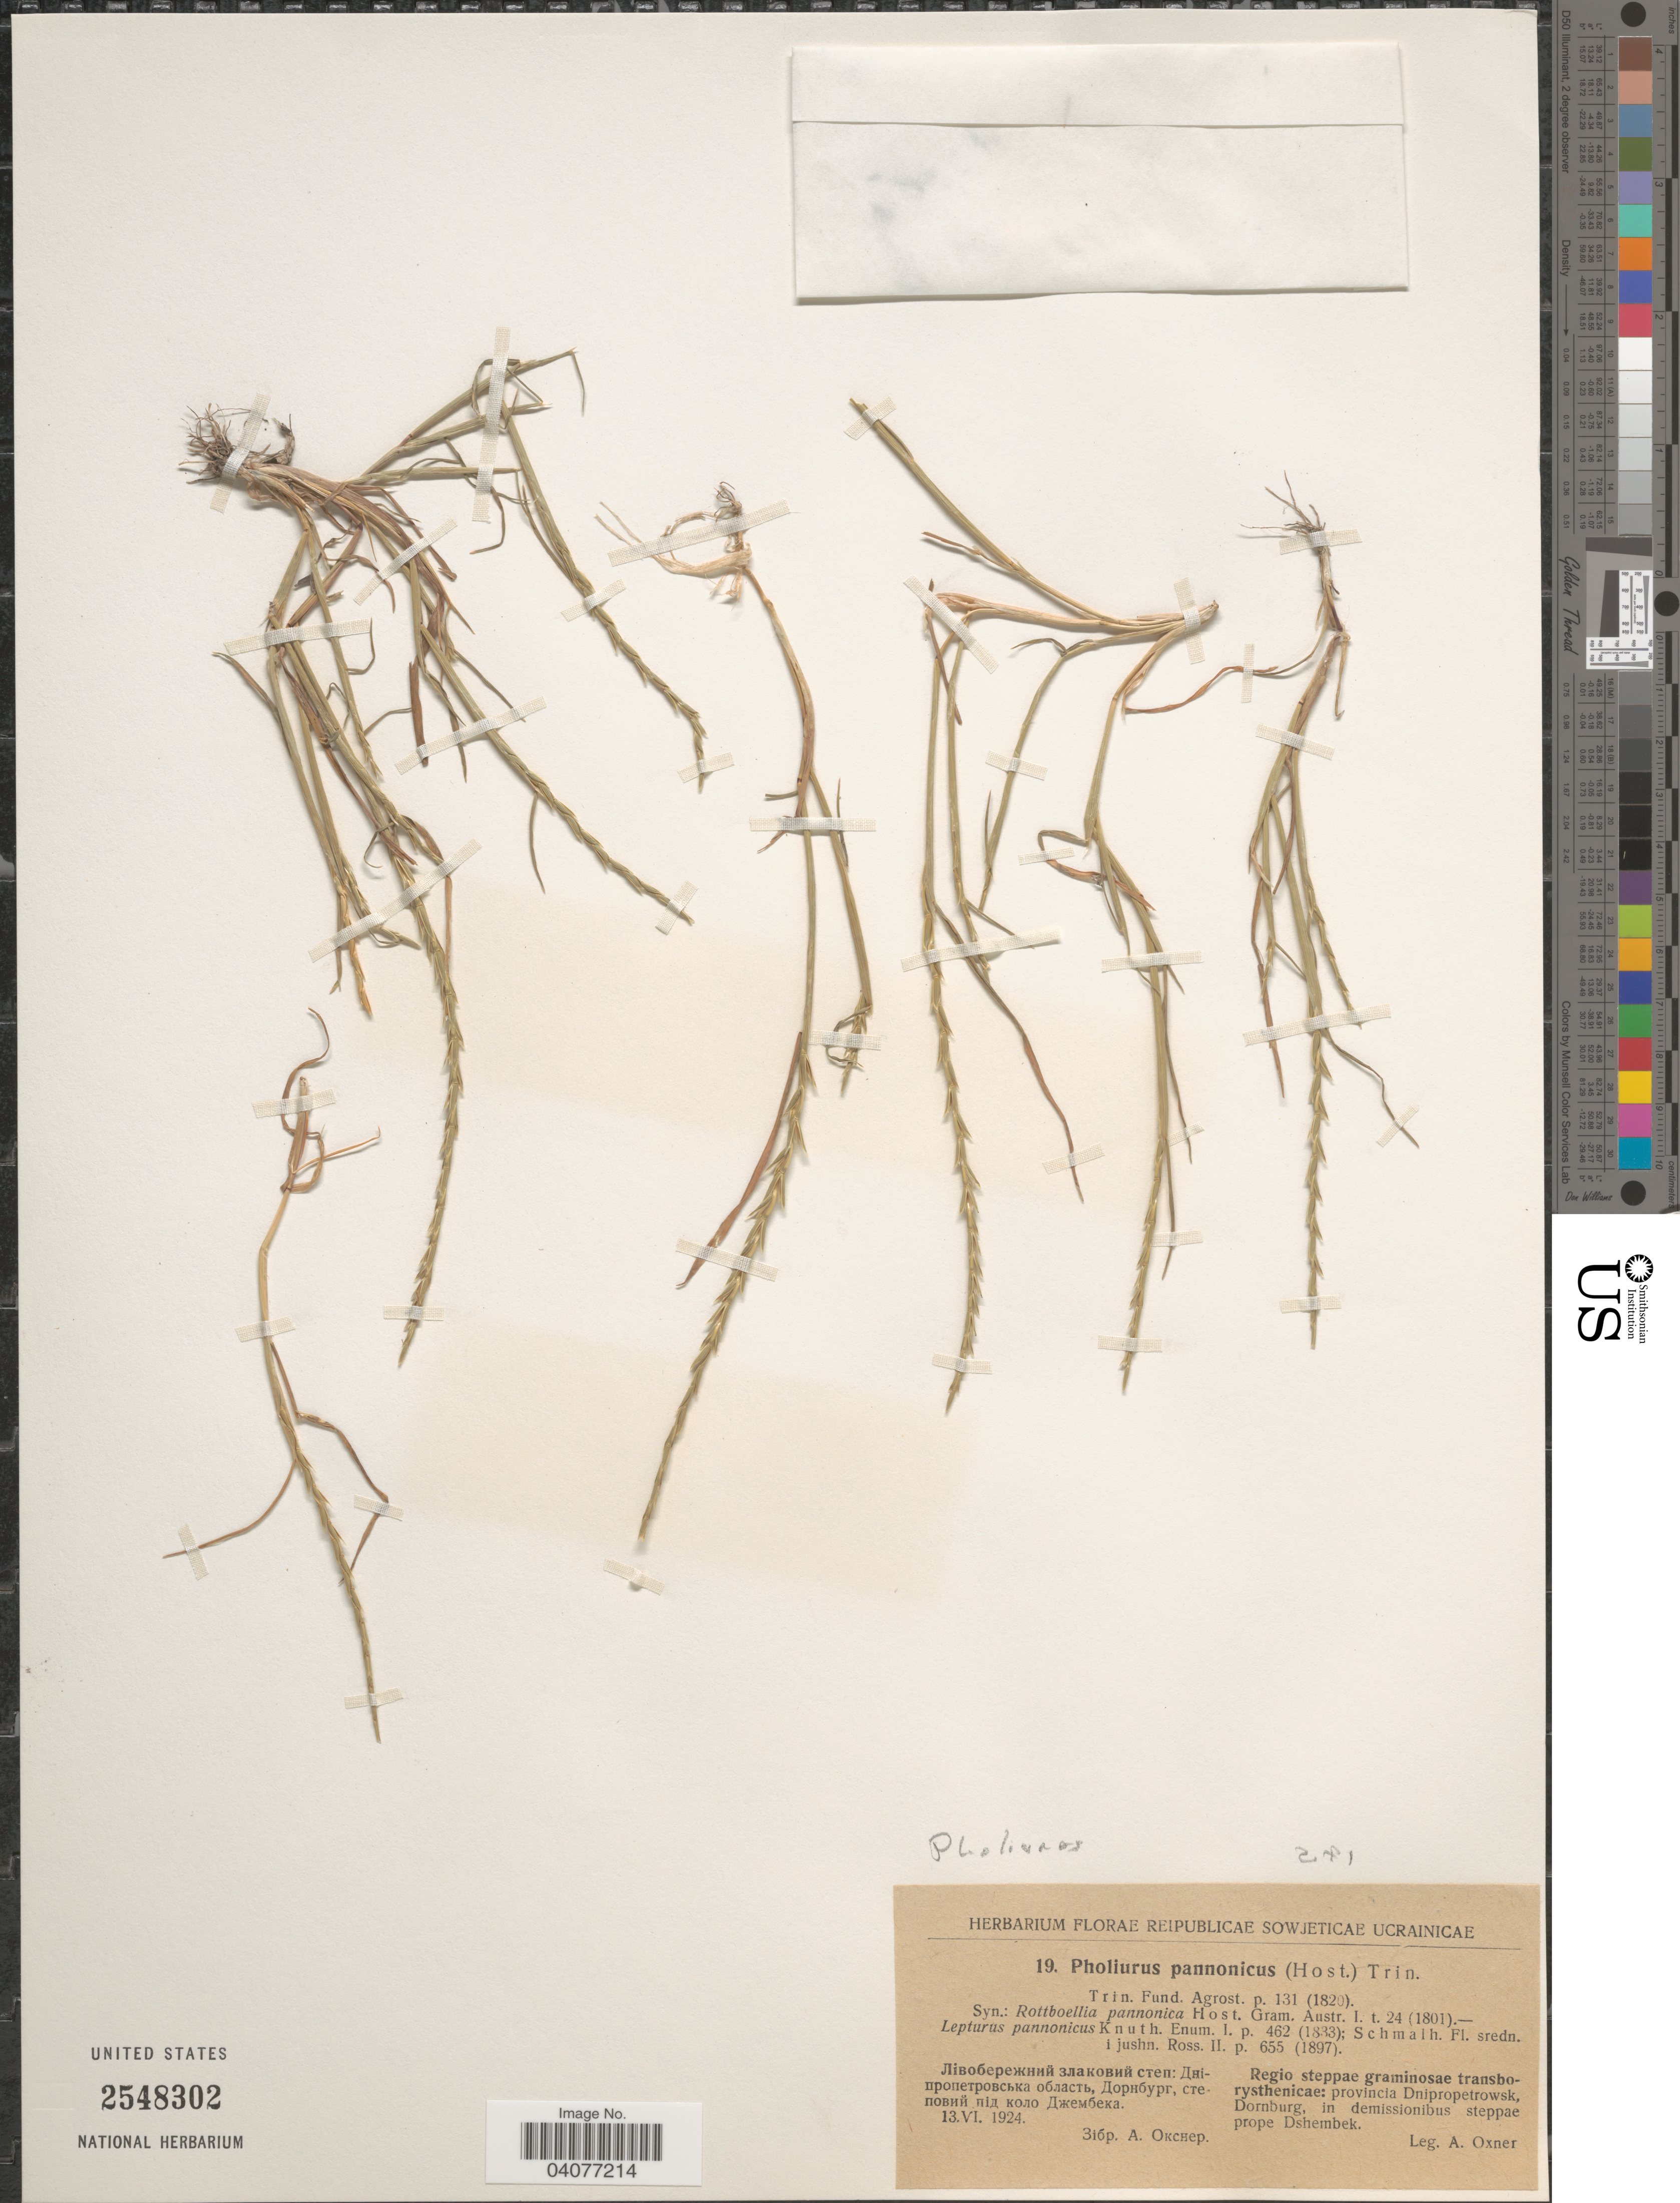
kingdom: Plantae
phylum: Tracheophyta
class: Liliopsida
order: Poales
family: Poaceae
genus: Pholiurus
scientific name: Pholiurus pannonicus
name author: (Host) Trin.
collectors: A. M. Oxner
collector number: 19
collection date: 1924-06-13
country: Ukraine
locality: Regio steppae graminosae transborysthenicae: provincia Dnipropetrowsk, Dornburg, in demissionibus steppae prope Dshembek.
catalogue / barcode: US 2548302